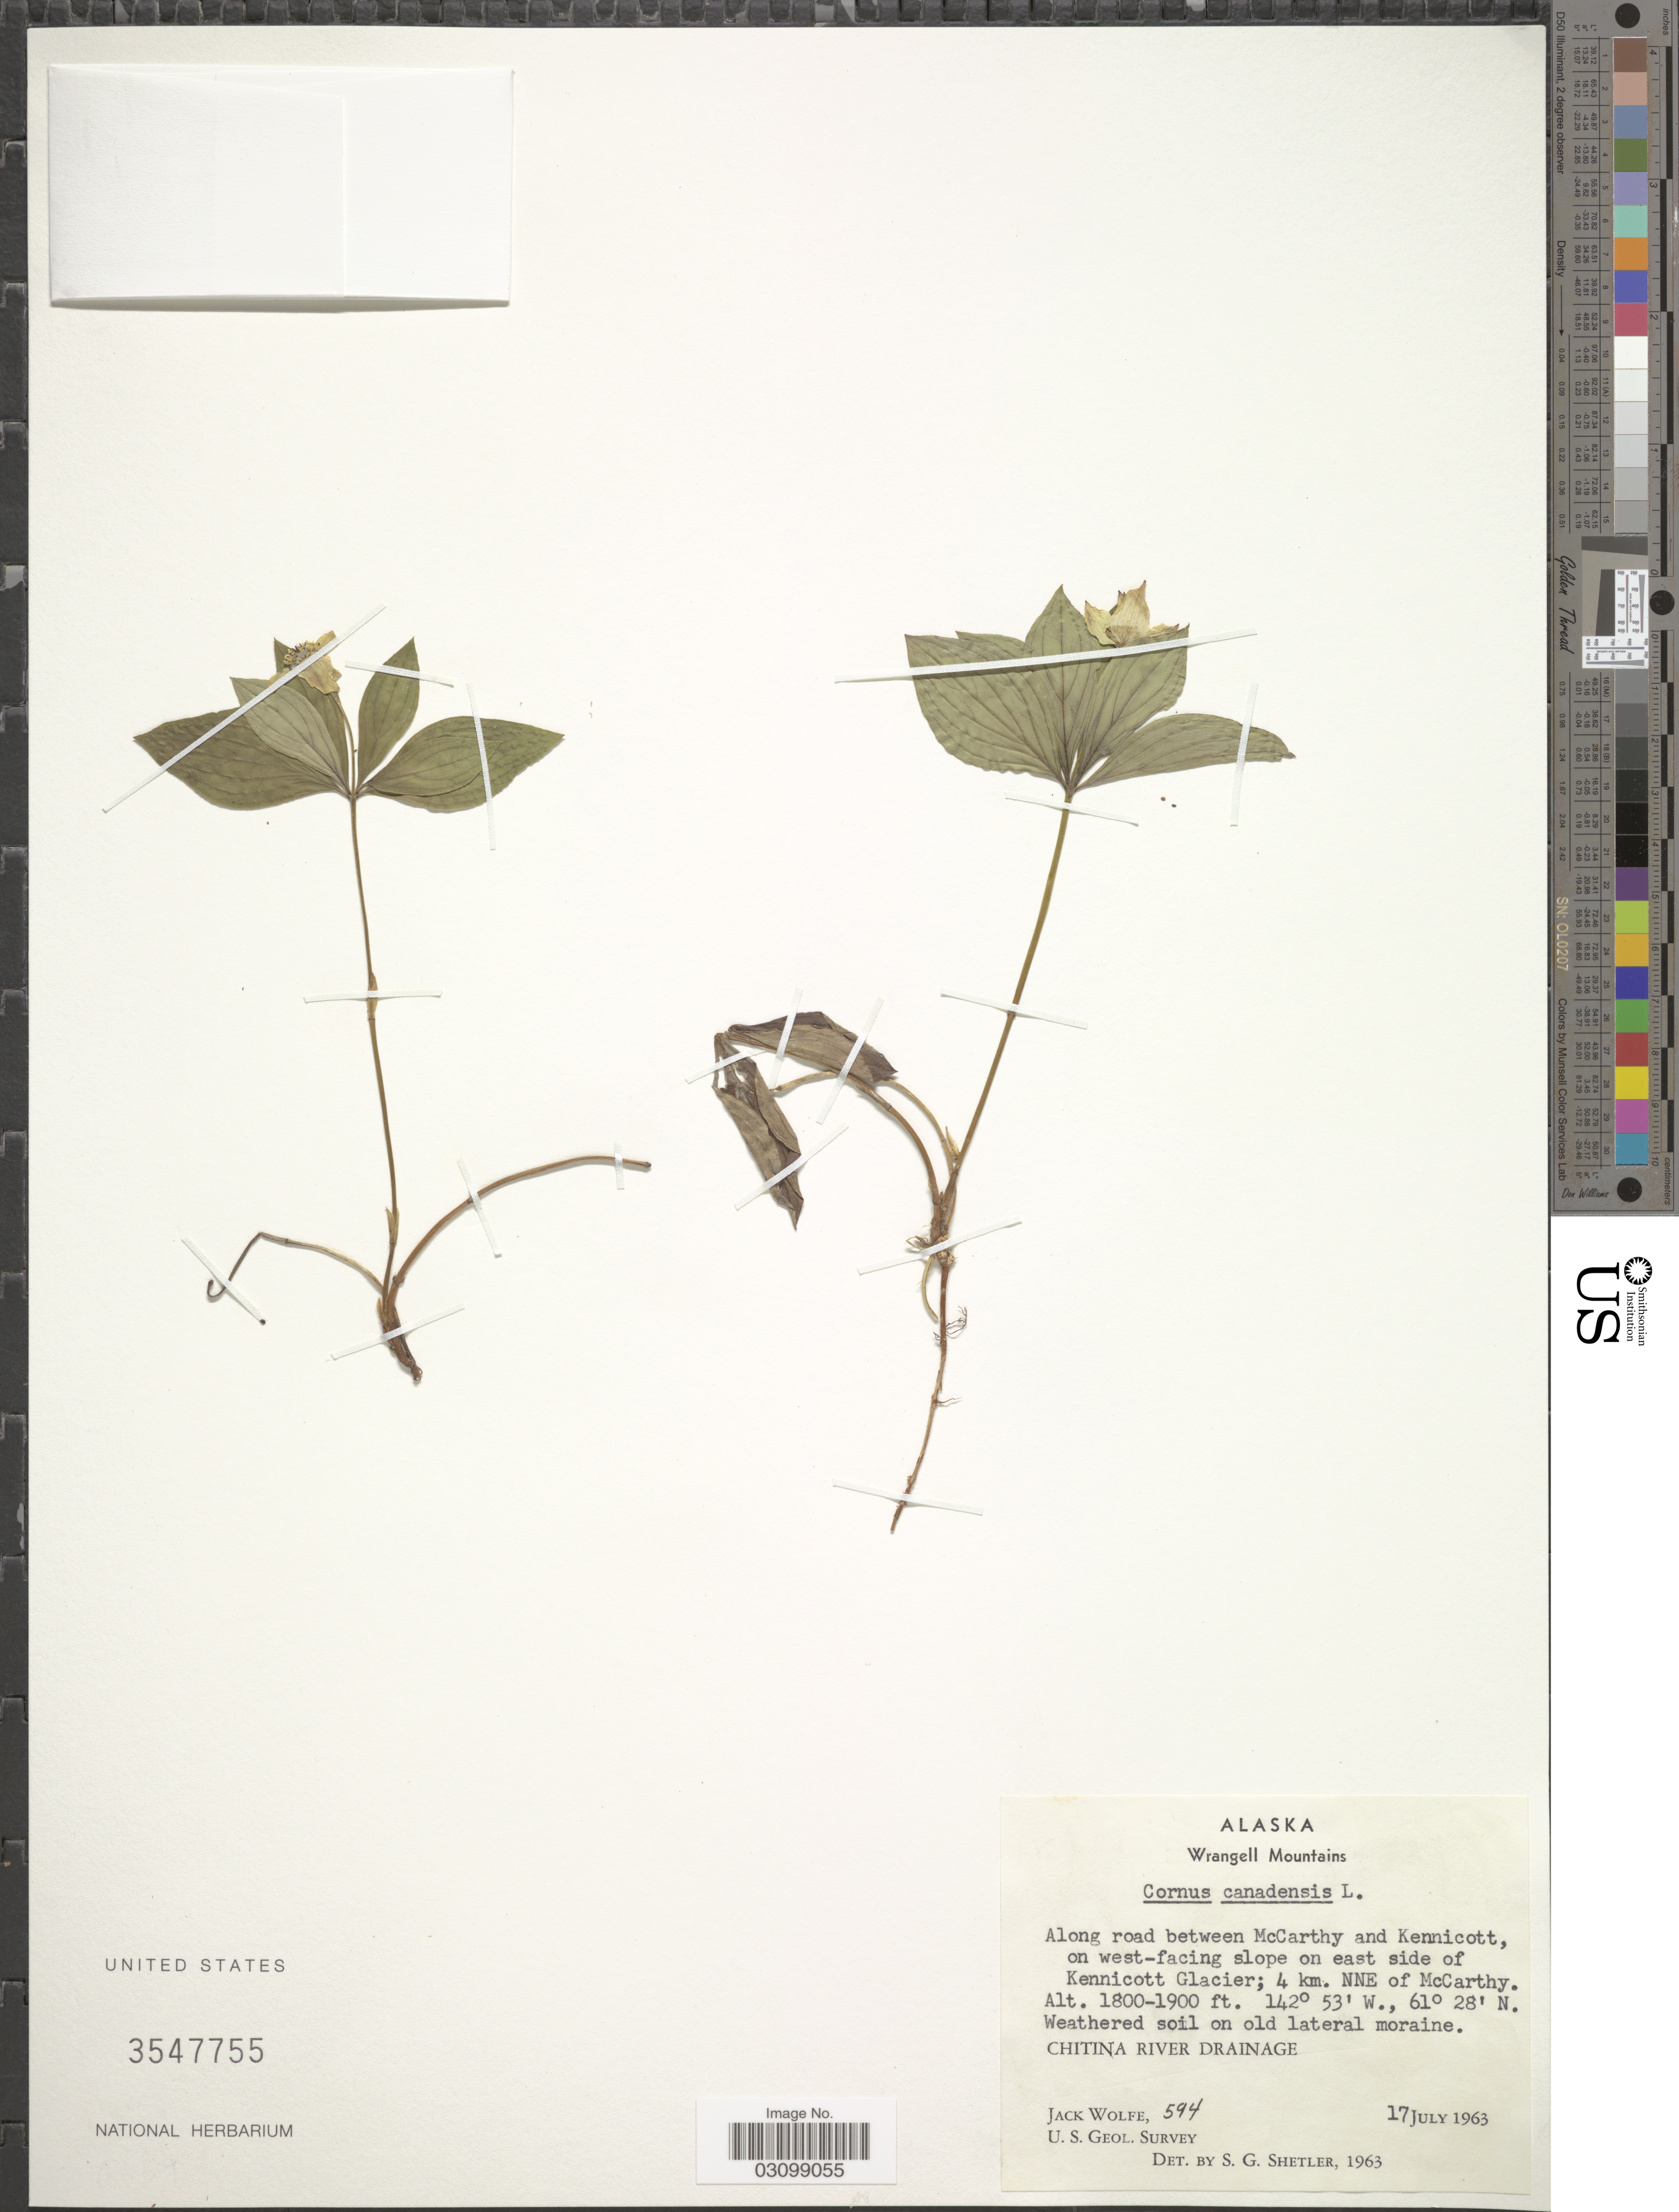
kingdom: Plantae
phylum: Tracheophyta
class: Magnoliopsida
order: Cornales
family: Cornaceae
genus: Cornus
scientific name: Cornus canadensis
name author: L.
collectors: J. Wolfe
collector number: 594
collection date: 1963-07-17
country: United States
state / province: Alaska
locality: Wrangell Mountains, Along road between McCarthy and Kennicott, on west-facing slope on east side of Kennicott Glacier; 4 km. NNE of McCarthy. Chitina River Drainage.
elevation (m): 549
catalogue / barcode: US 3547755